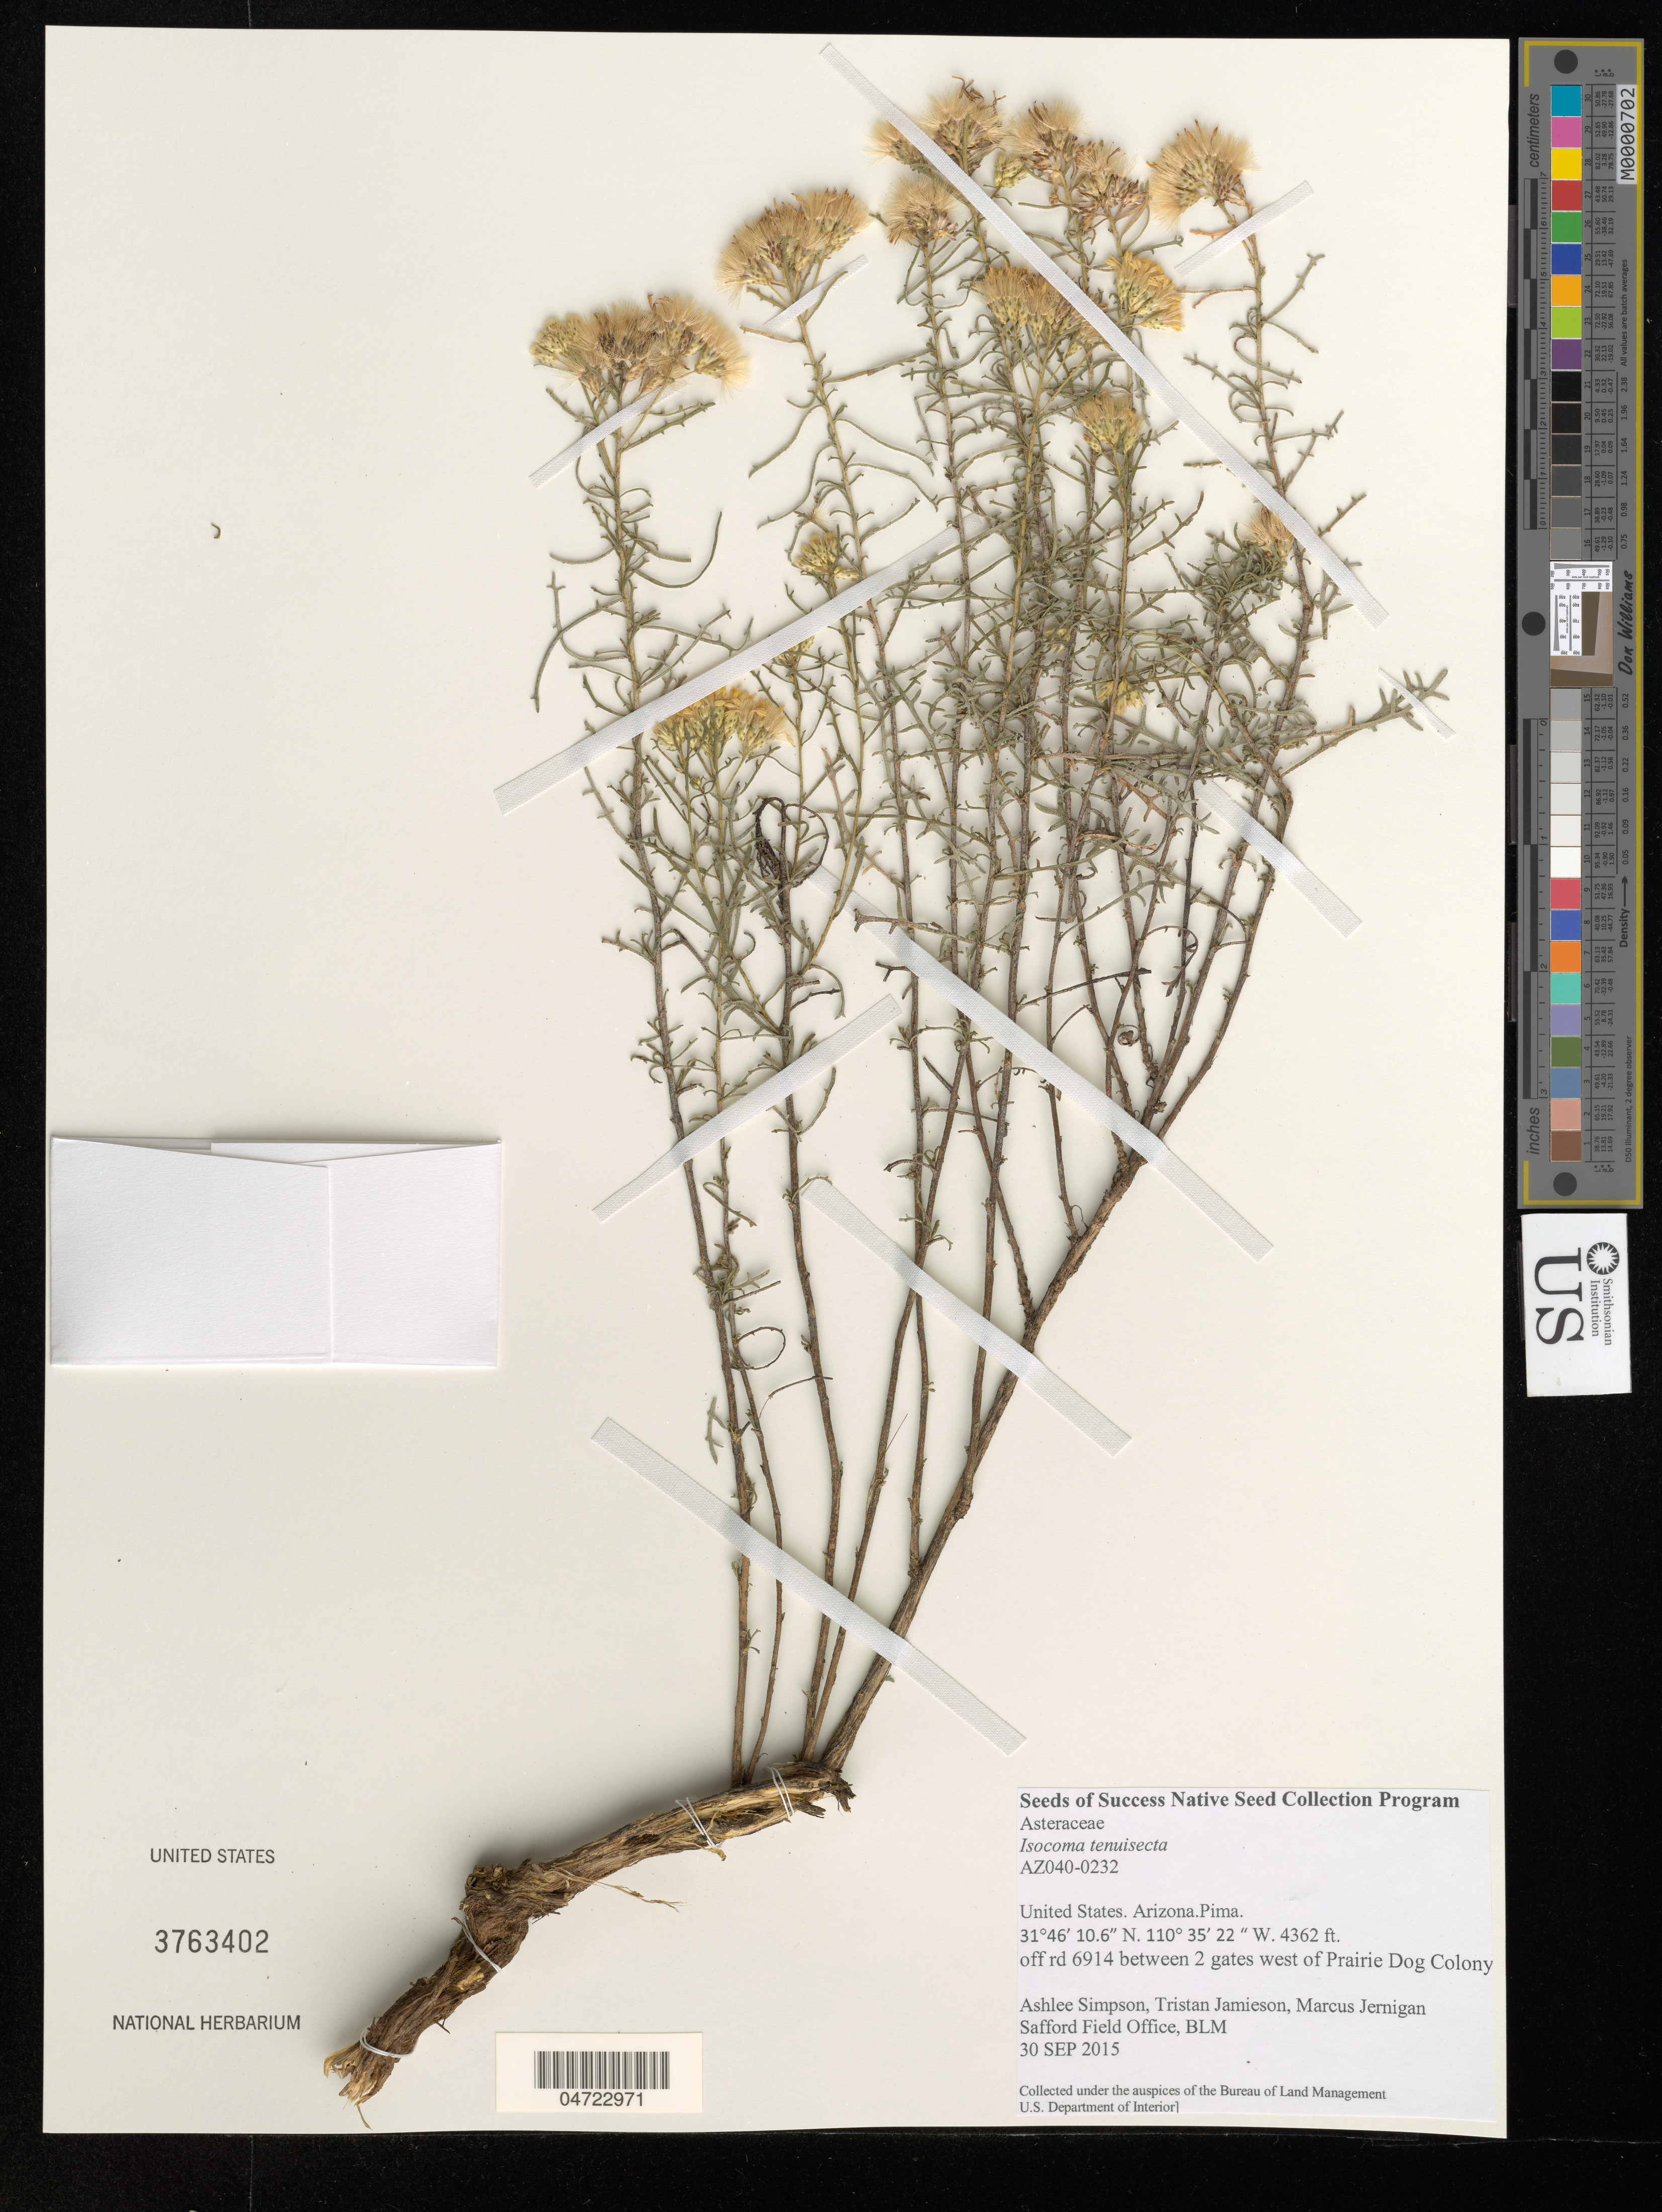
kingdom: Plantae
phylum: Tracheophyta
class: Magnoliopsida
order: Asterales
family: Asteraceae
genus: Isocoma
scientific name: Isocoma tenuisecta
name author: Greene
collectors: A. Simpson, T. Jamieson & M. Jernigan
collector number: AZ040-0232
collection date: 2015-09-30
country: United States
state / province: Arizona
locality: Pima. Off rd 6914 between 2 gates west of Prairie Dog Colony.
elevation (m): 1330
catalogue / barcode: US 3763402